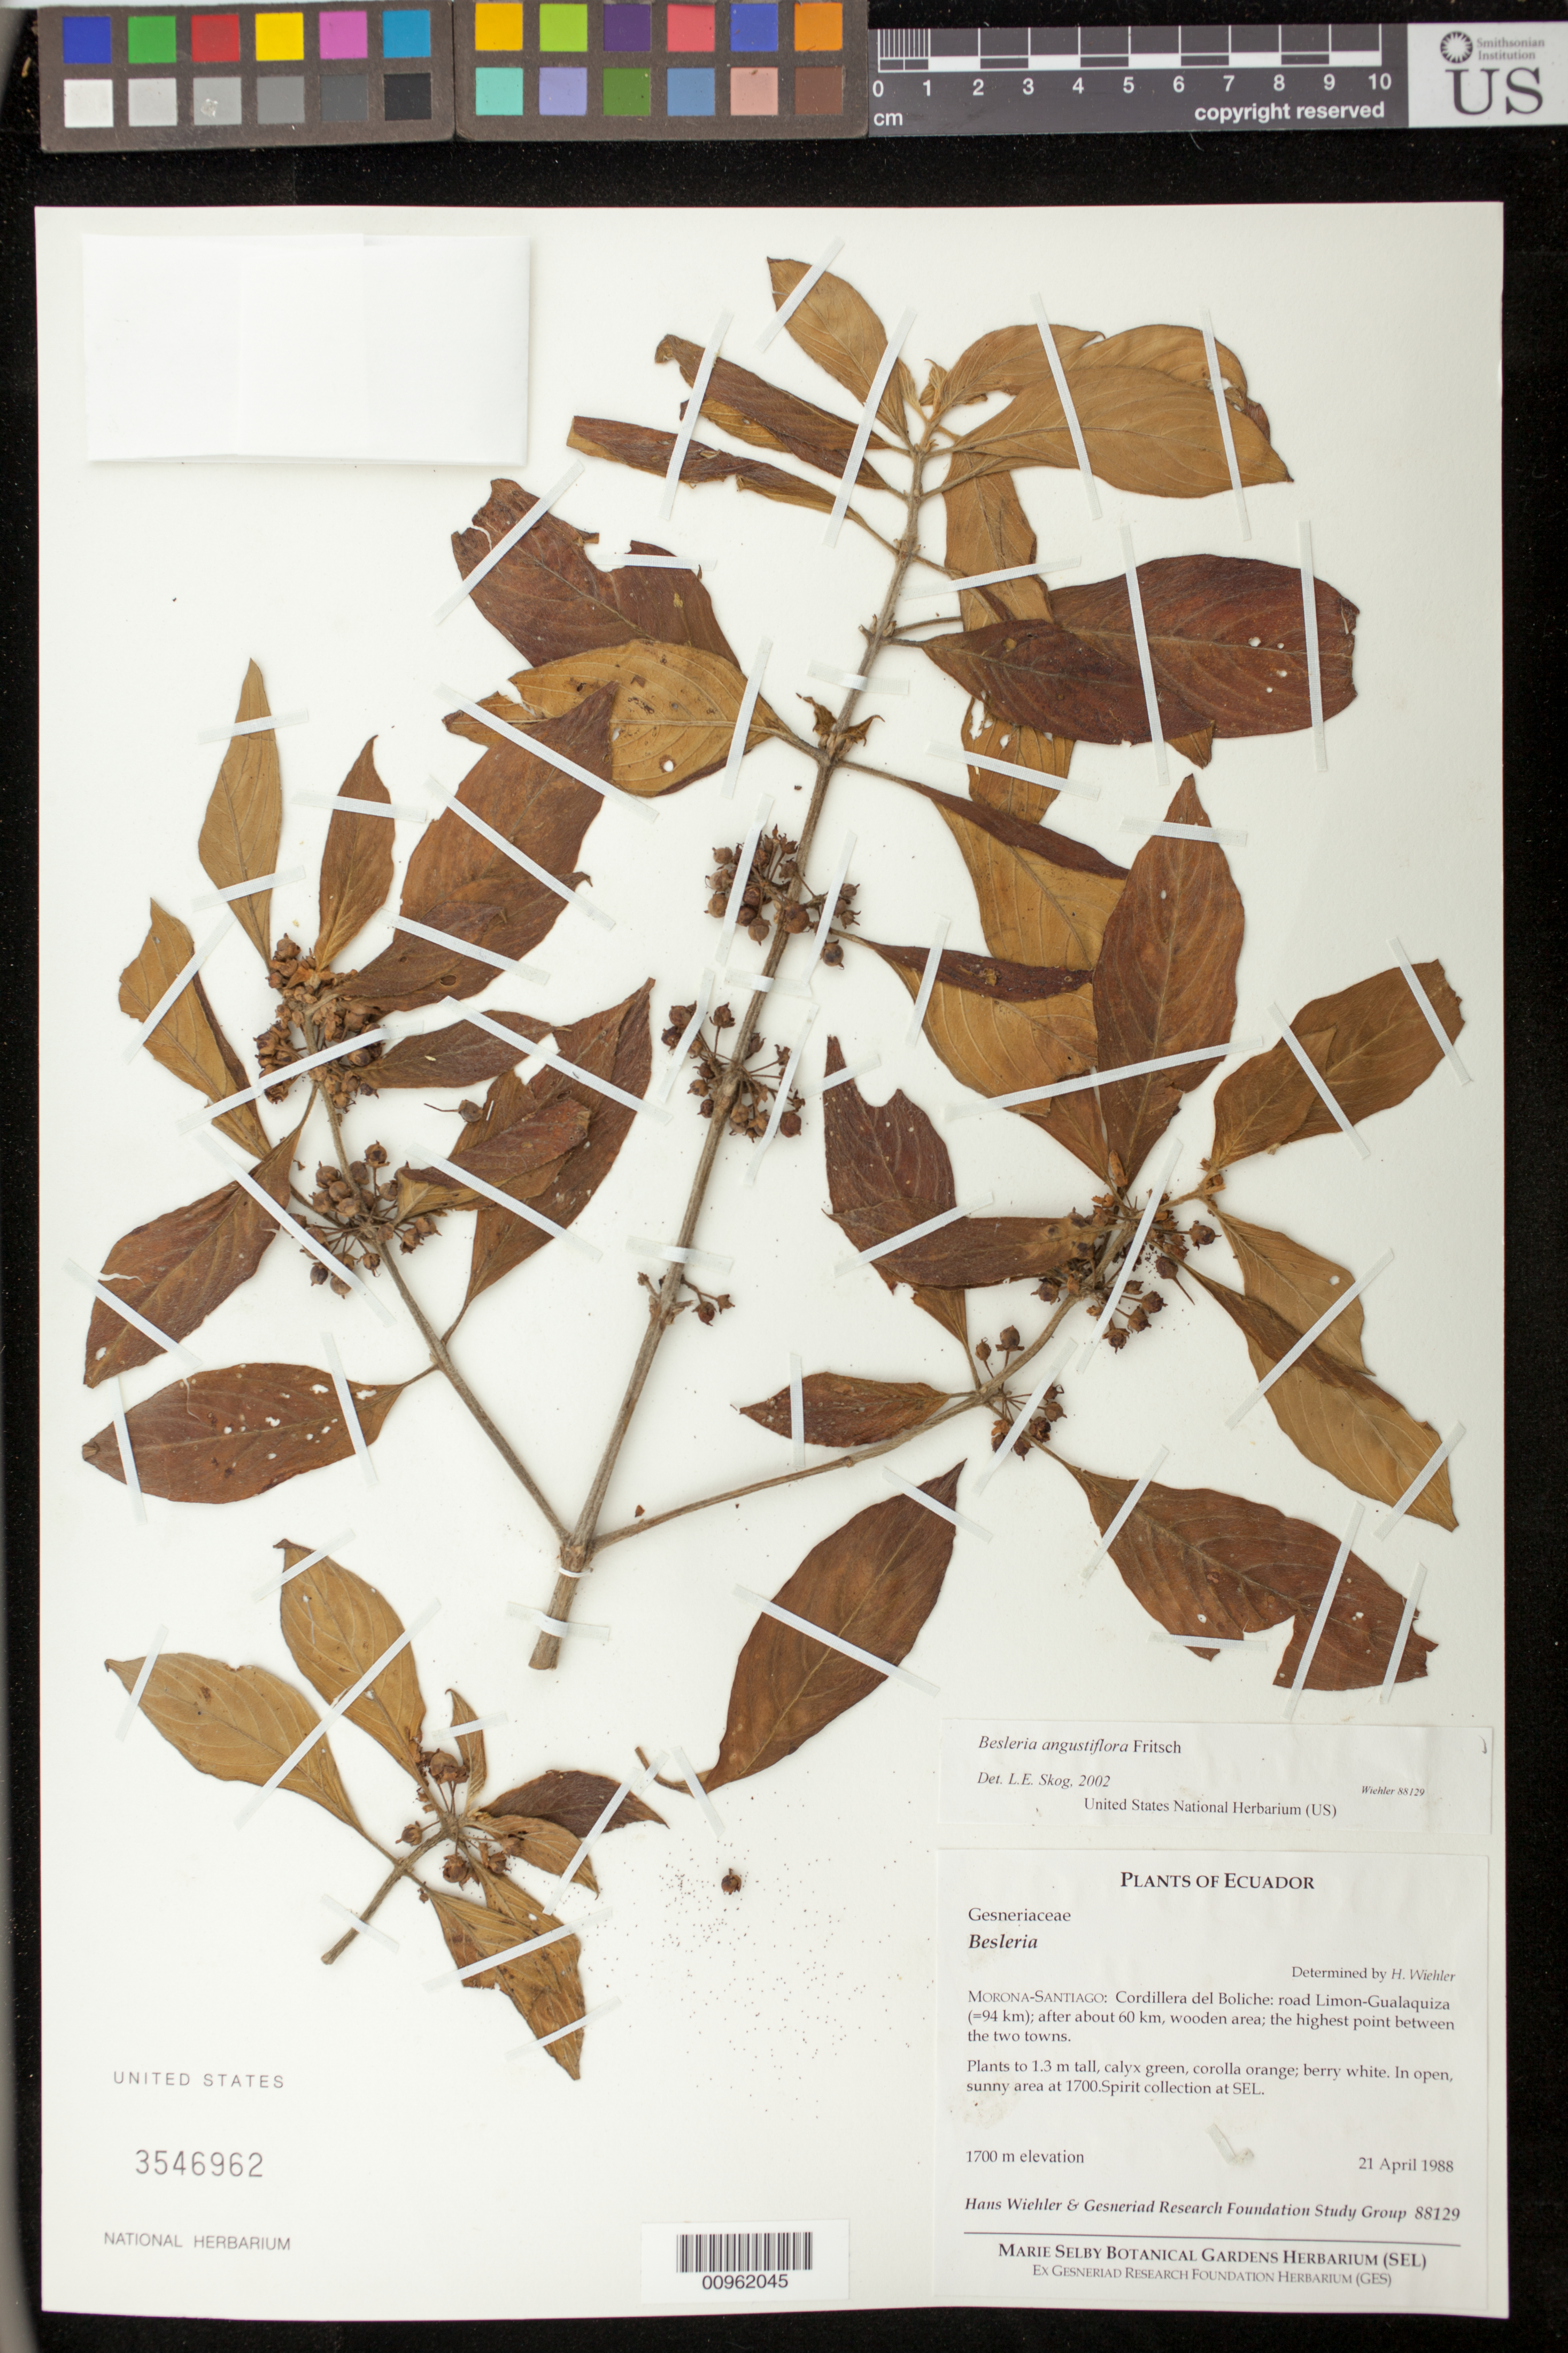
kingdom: Plantae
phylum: Tracheophyta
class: Magnoliopsida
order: Lamiales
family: Gesneriaceae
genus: Besleria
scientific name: Besleria angustiflora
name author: Fritsch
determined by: Skog, Laurence E.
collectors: H. J. Wiehler & GRF Study Group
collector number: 88129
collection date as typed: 21 Apr 1988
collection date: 1988-04-21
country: Ecuador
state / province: Morona-Santiago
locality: Morona-Santiago: Cordillera del Boliche, road Limón - Gualaquiza (=94 km); after about 60 km, wooden area; the highest point between the two towns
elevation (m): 1700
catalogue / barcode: US 3546962